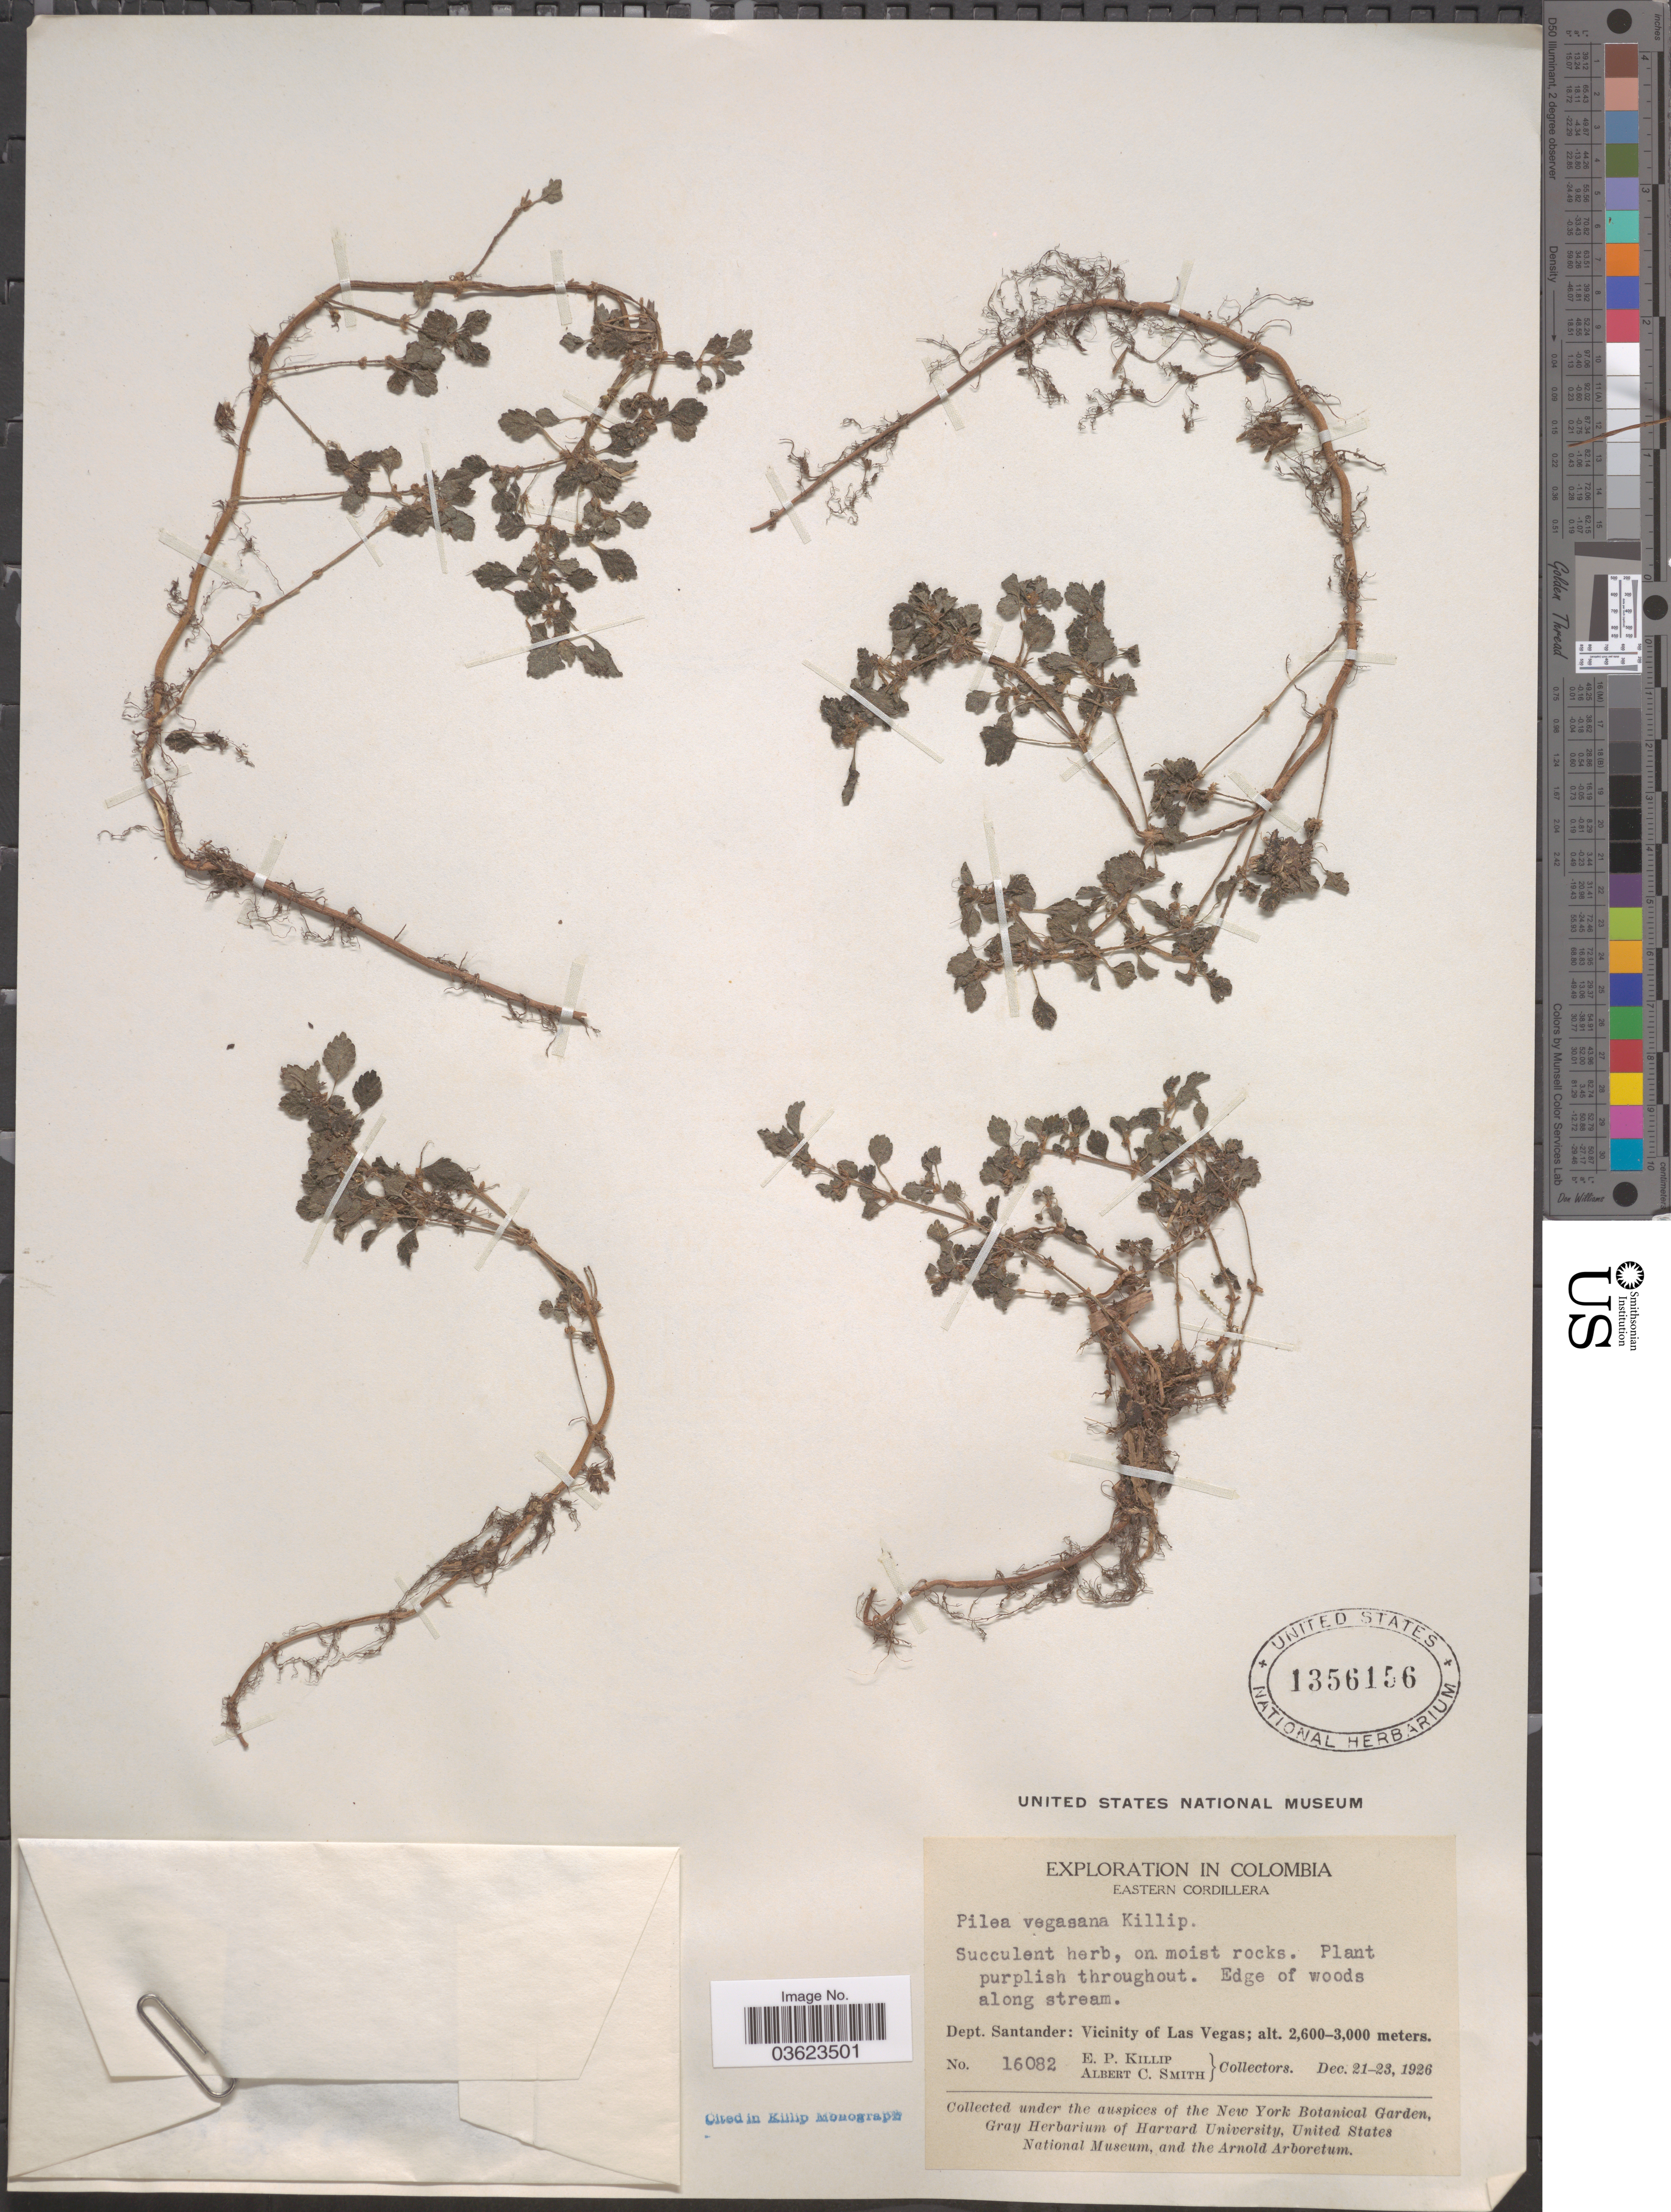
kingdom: Plantae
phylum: Tracheophyta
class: Magnoliopsida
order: Rosales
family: Urticaceae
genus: Pilea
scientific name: Pilea vegasana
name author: Killip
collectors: E. P. Killip & A. C. Smith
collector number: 16082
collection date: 1926-12-21/1926-12-23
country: Colombia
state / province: Santander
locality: Eastern Cordillera. Dept. Santander: Vicinity of Las Vegas.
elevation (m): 2600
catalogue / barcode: US 1356156